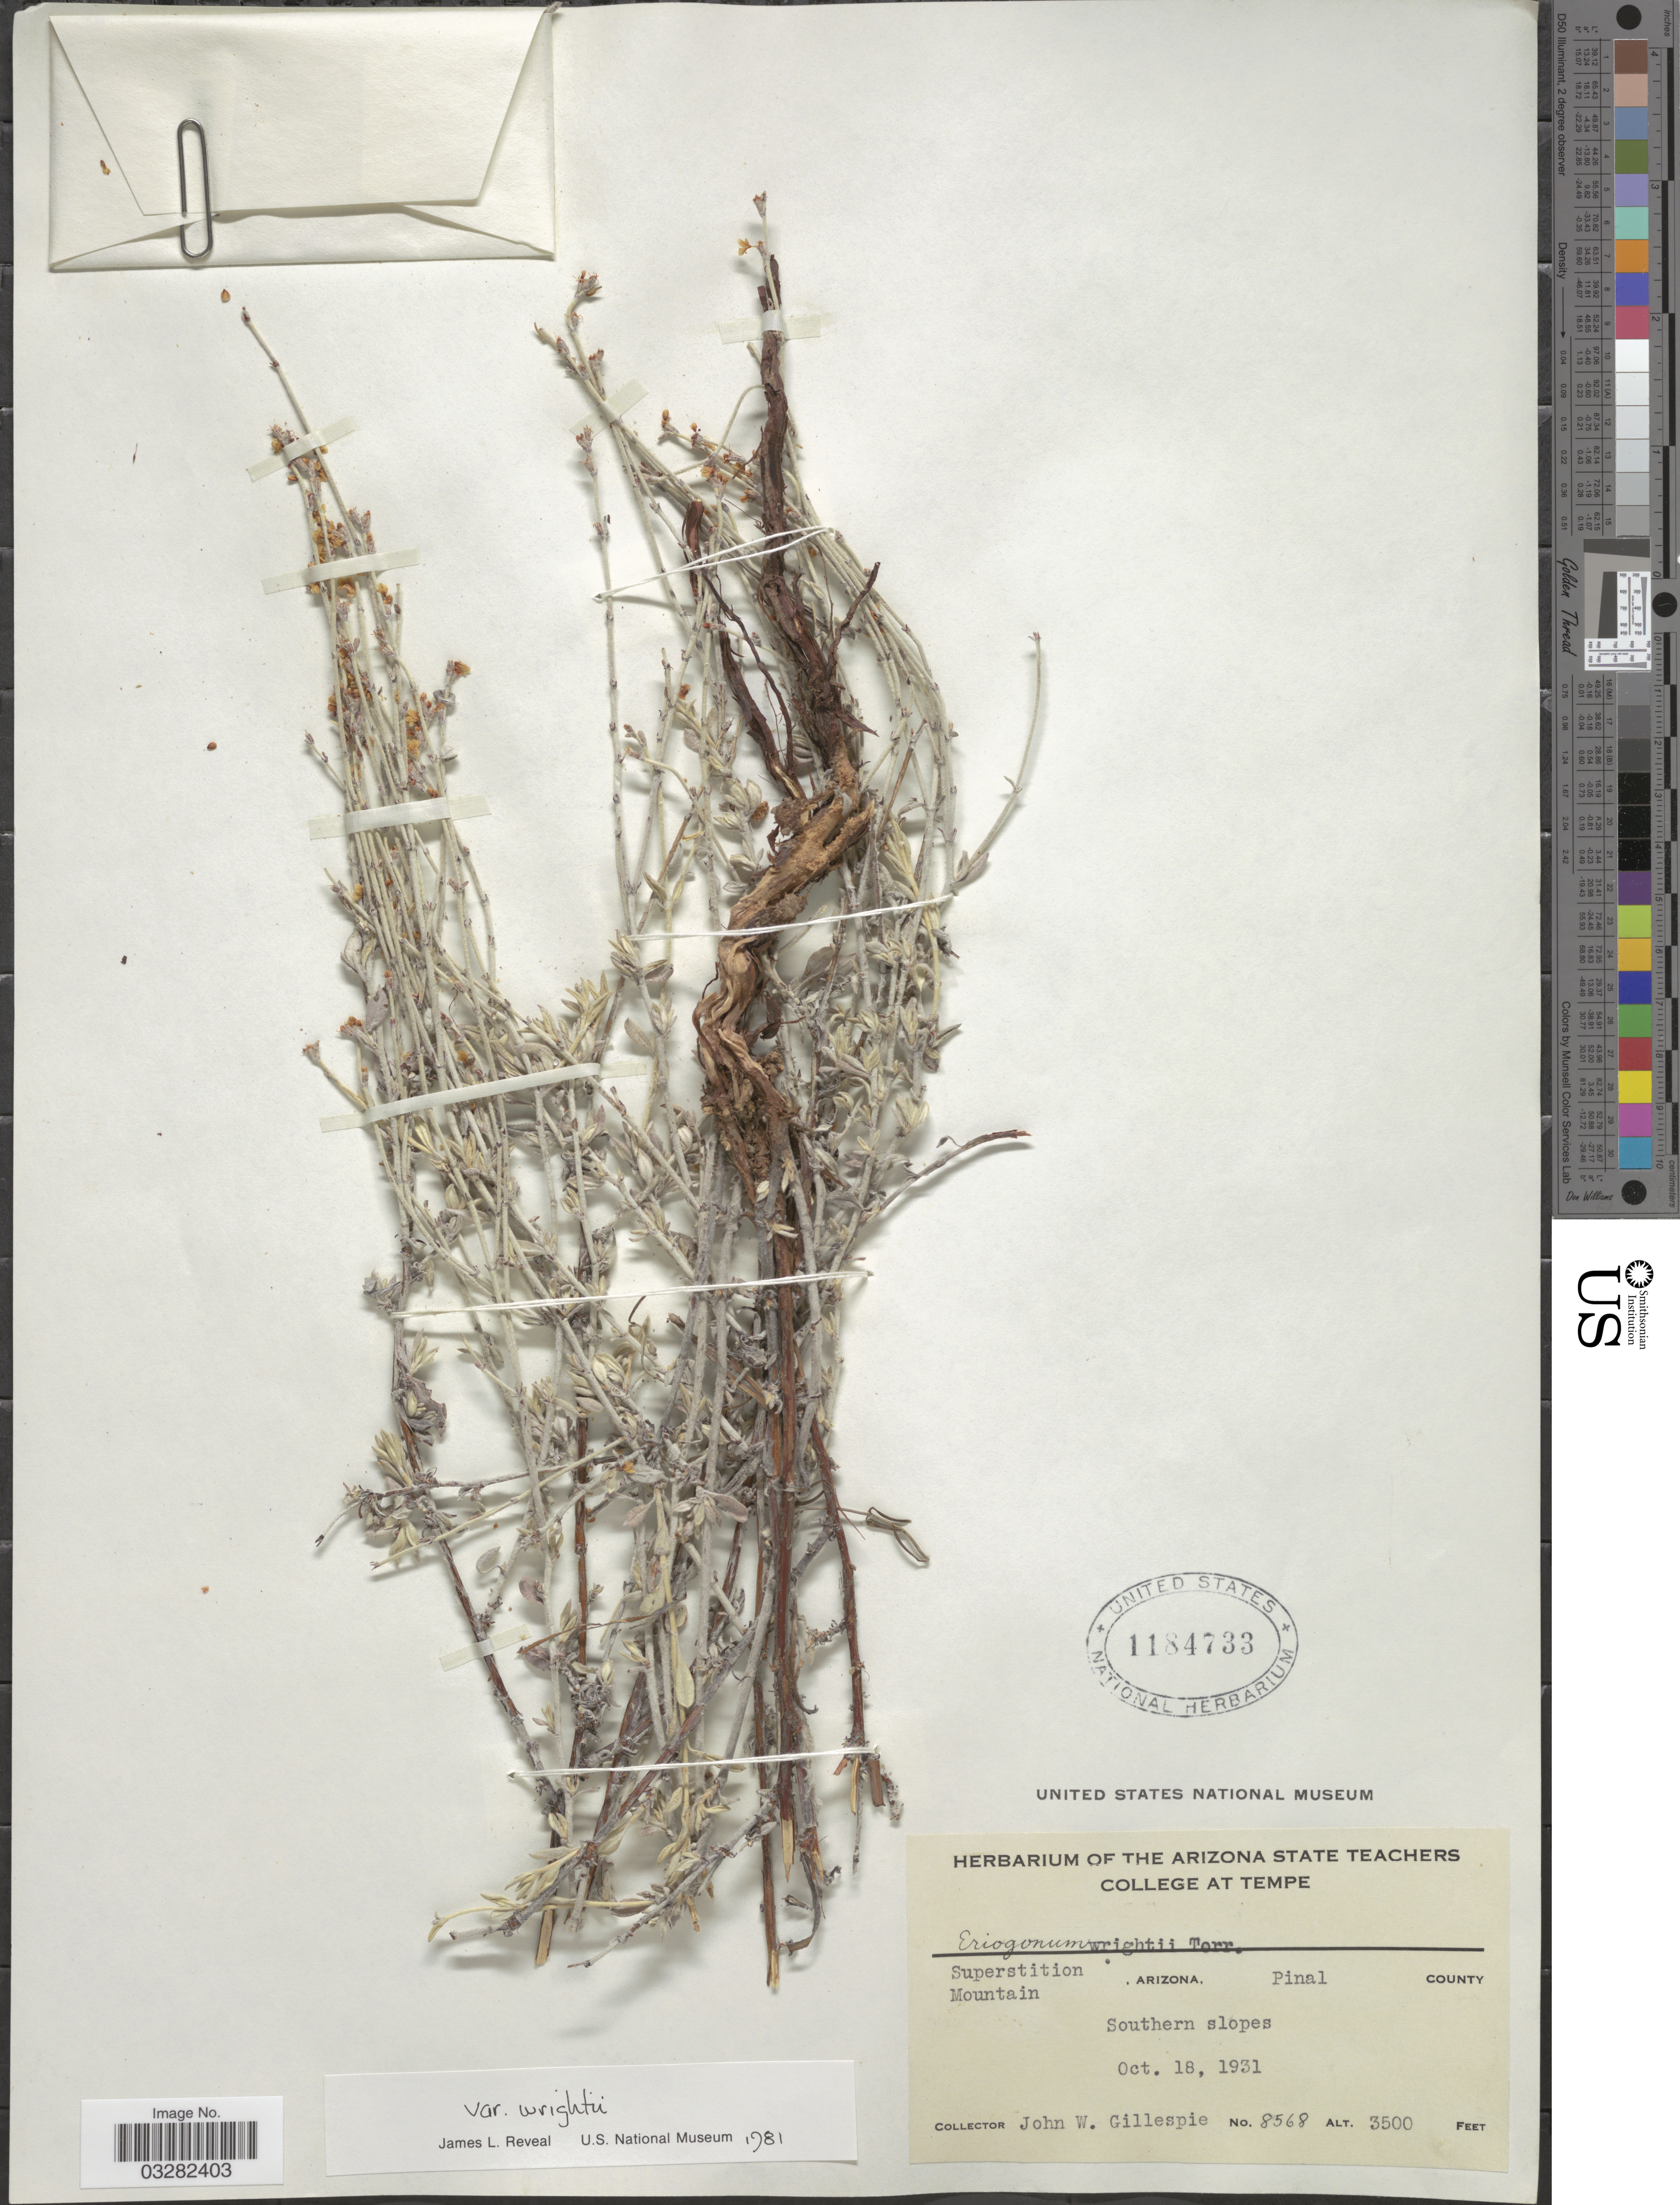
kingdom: Plantae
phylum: Tracheophyta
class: Magnoliopsida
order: Caryophyllales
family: Polygonaceae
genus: Eriogonum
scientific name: Eriogonum wrightii var. wrightii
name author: Torr. ex Benth.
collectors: J. W. Gillespie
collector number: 8568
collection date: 1931-10-18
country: United States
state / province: Arizona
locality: Superstition Mountain. Pinal County. Southern slopes.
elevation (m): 1067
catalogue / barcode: US 1184733